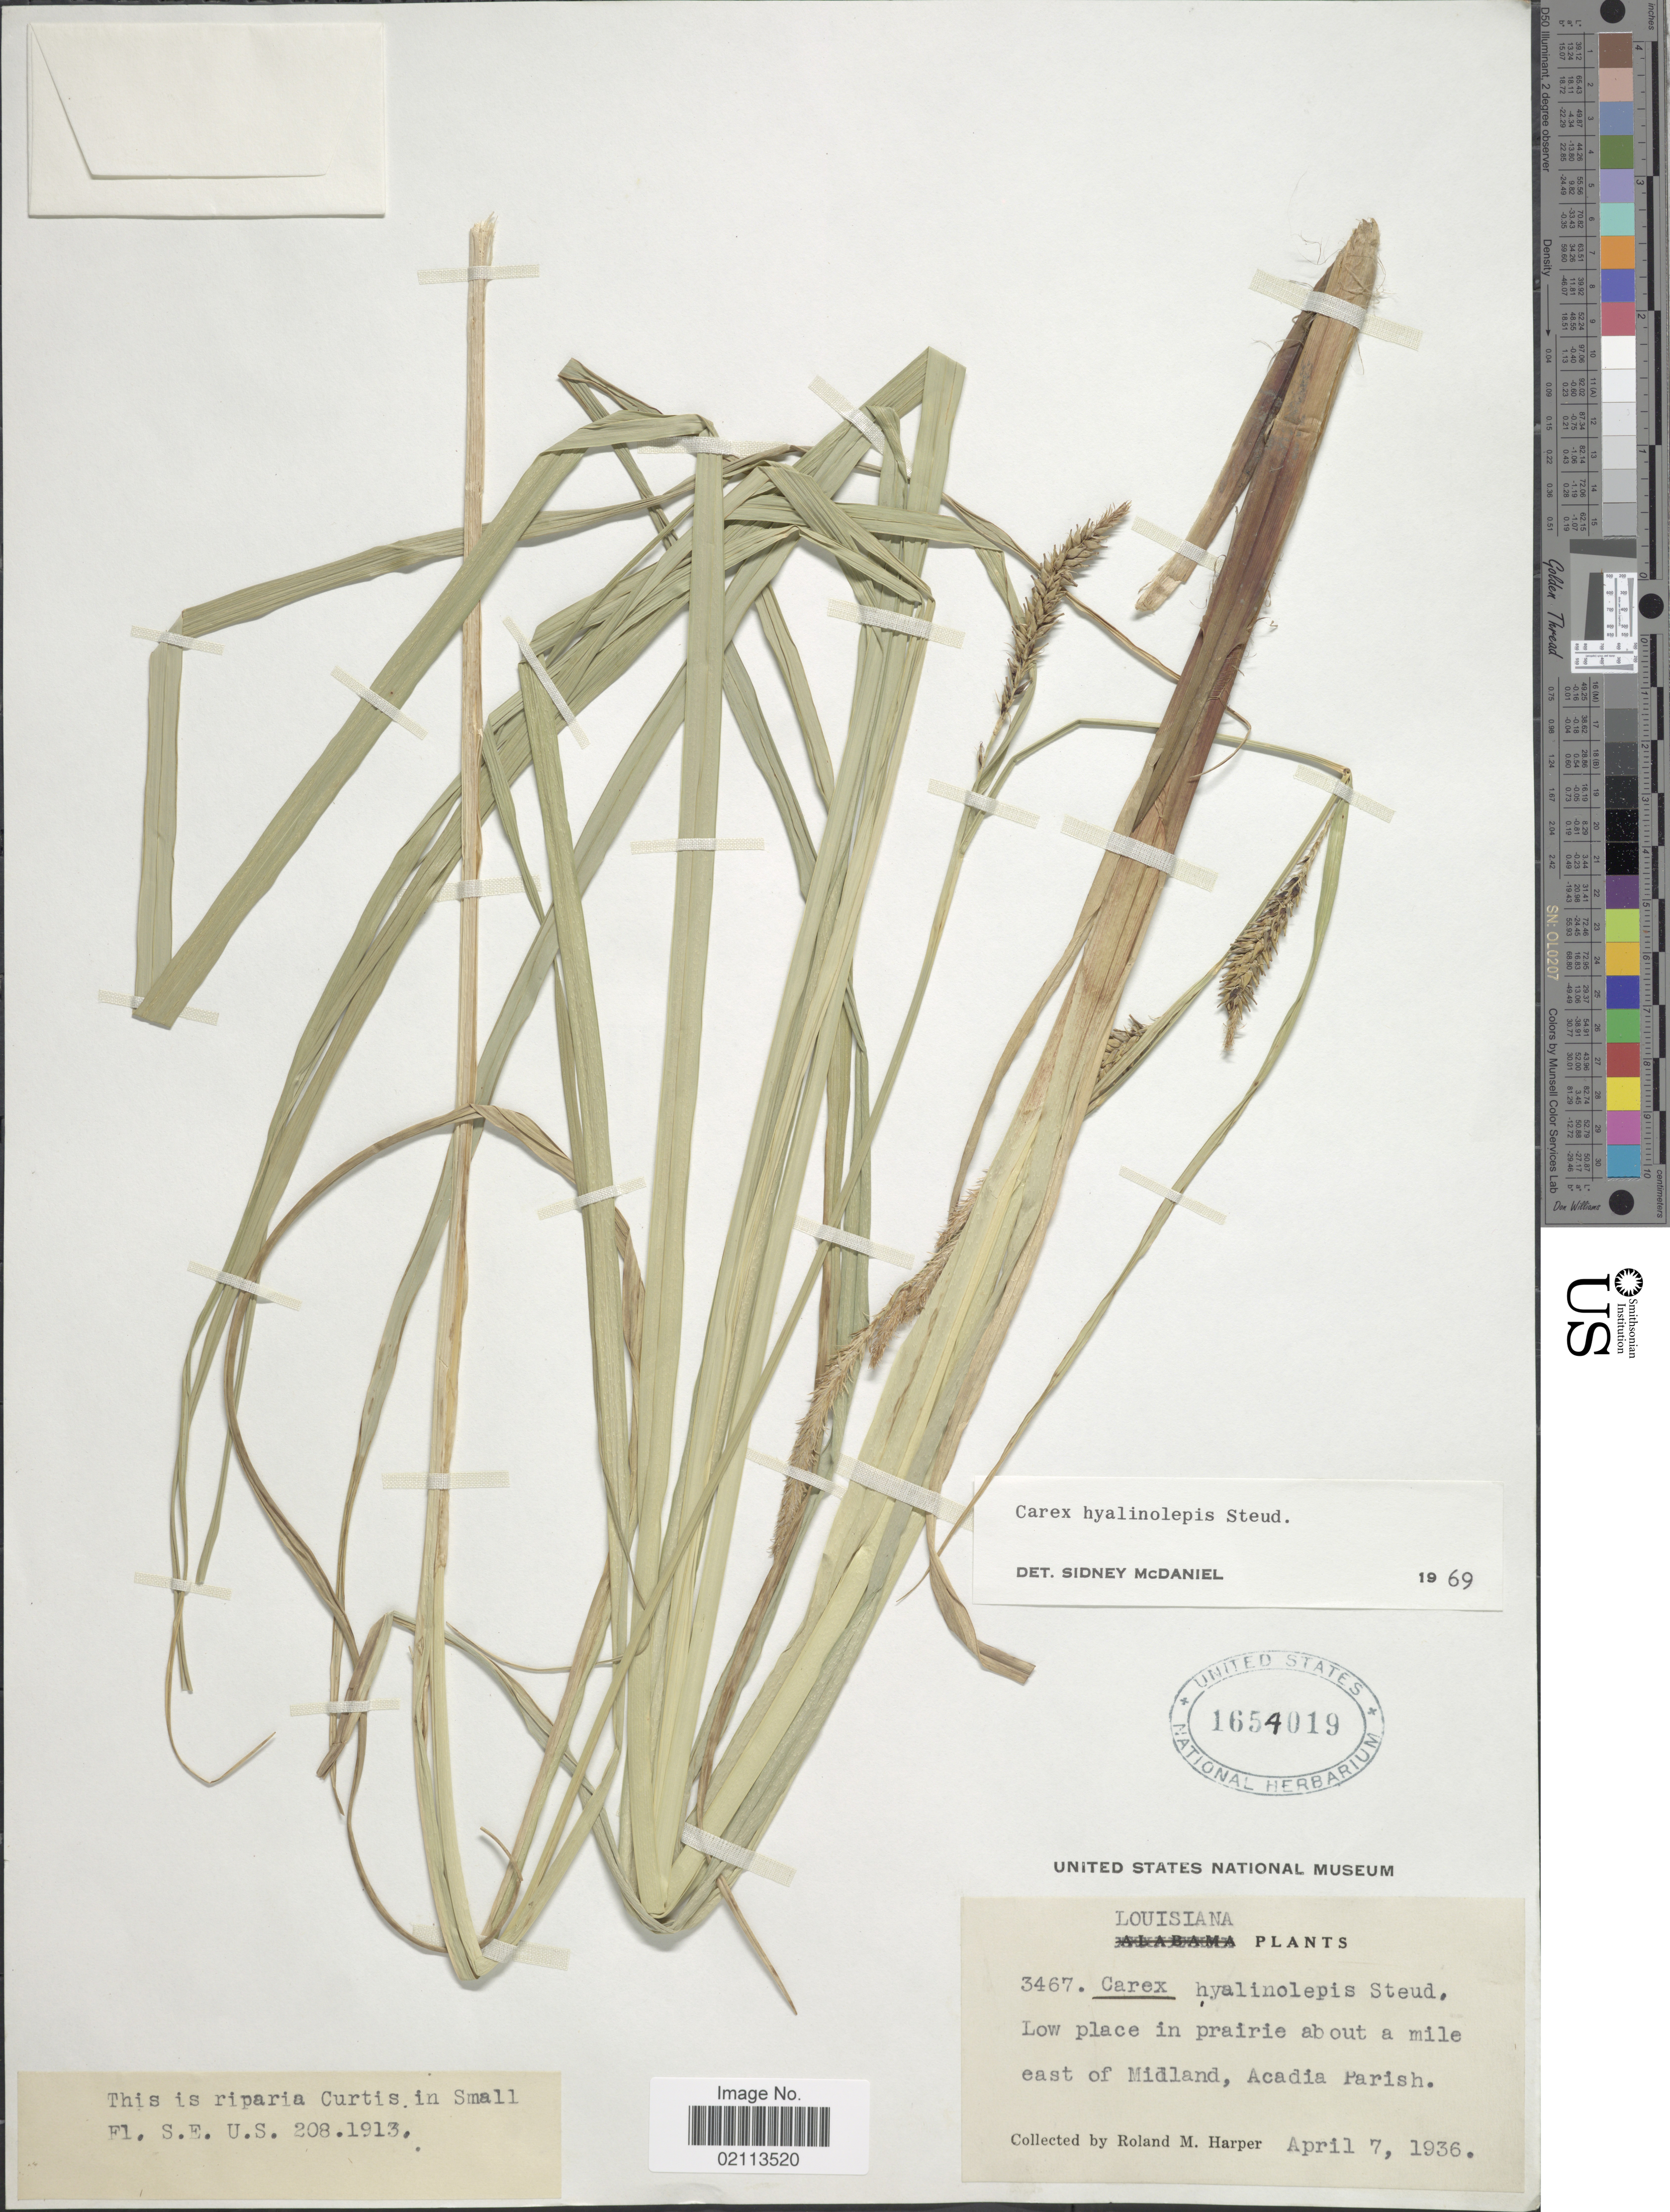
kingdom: Plantae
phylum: Tracheophyta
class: Liliopsida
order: Poales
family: Cyperaceae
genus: Carex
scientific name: Carex hyalinolepis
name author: Steud.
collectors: R. M. Harper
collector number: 3467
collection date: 1936-04-07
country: United States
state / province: Louisiana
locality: Low place in prairie about a mile east of Midland, Acadia Parish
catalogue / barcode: US 1654019